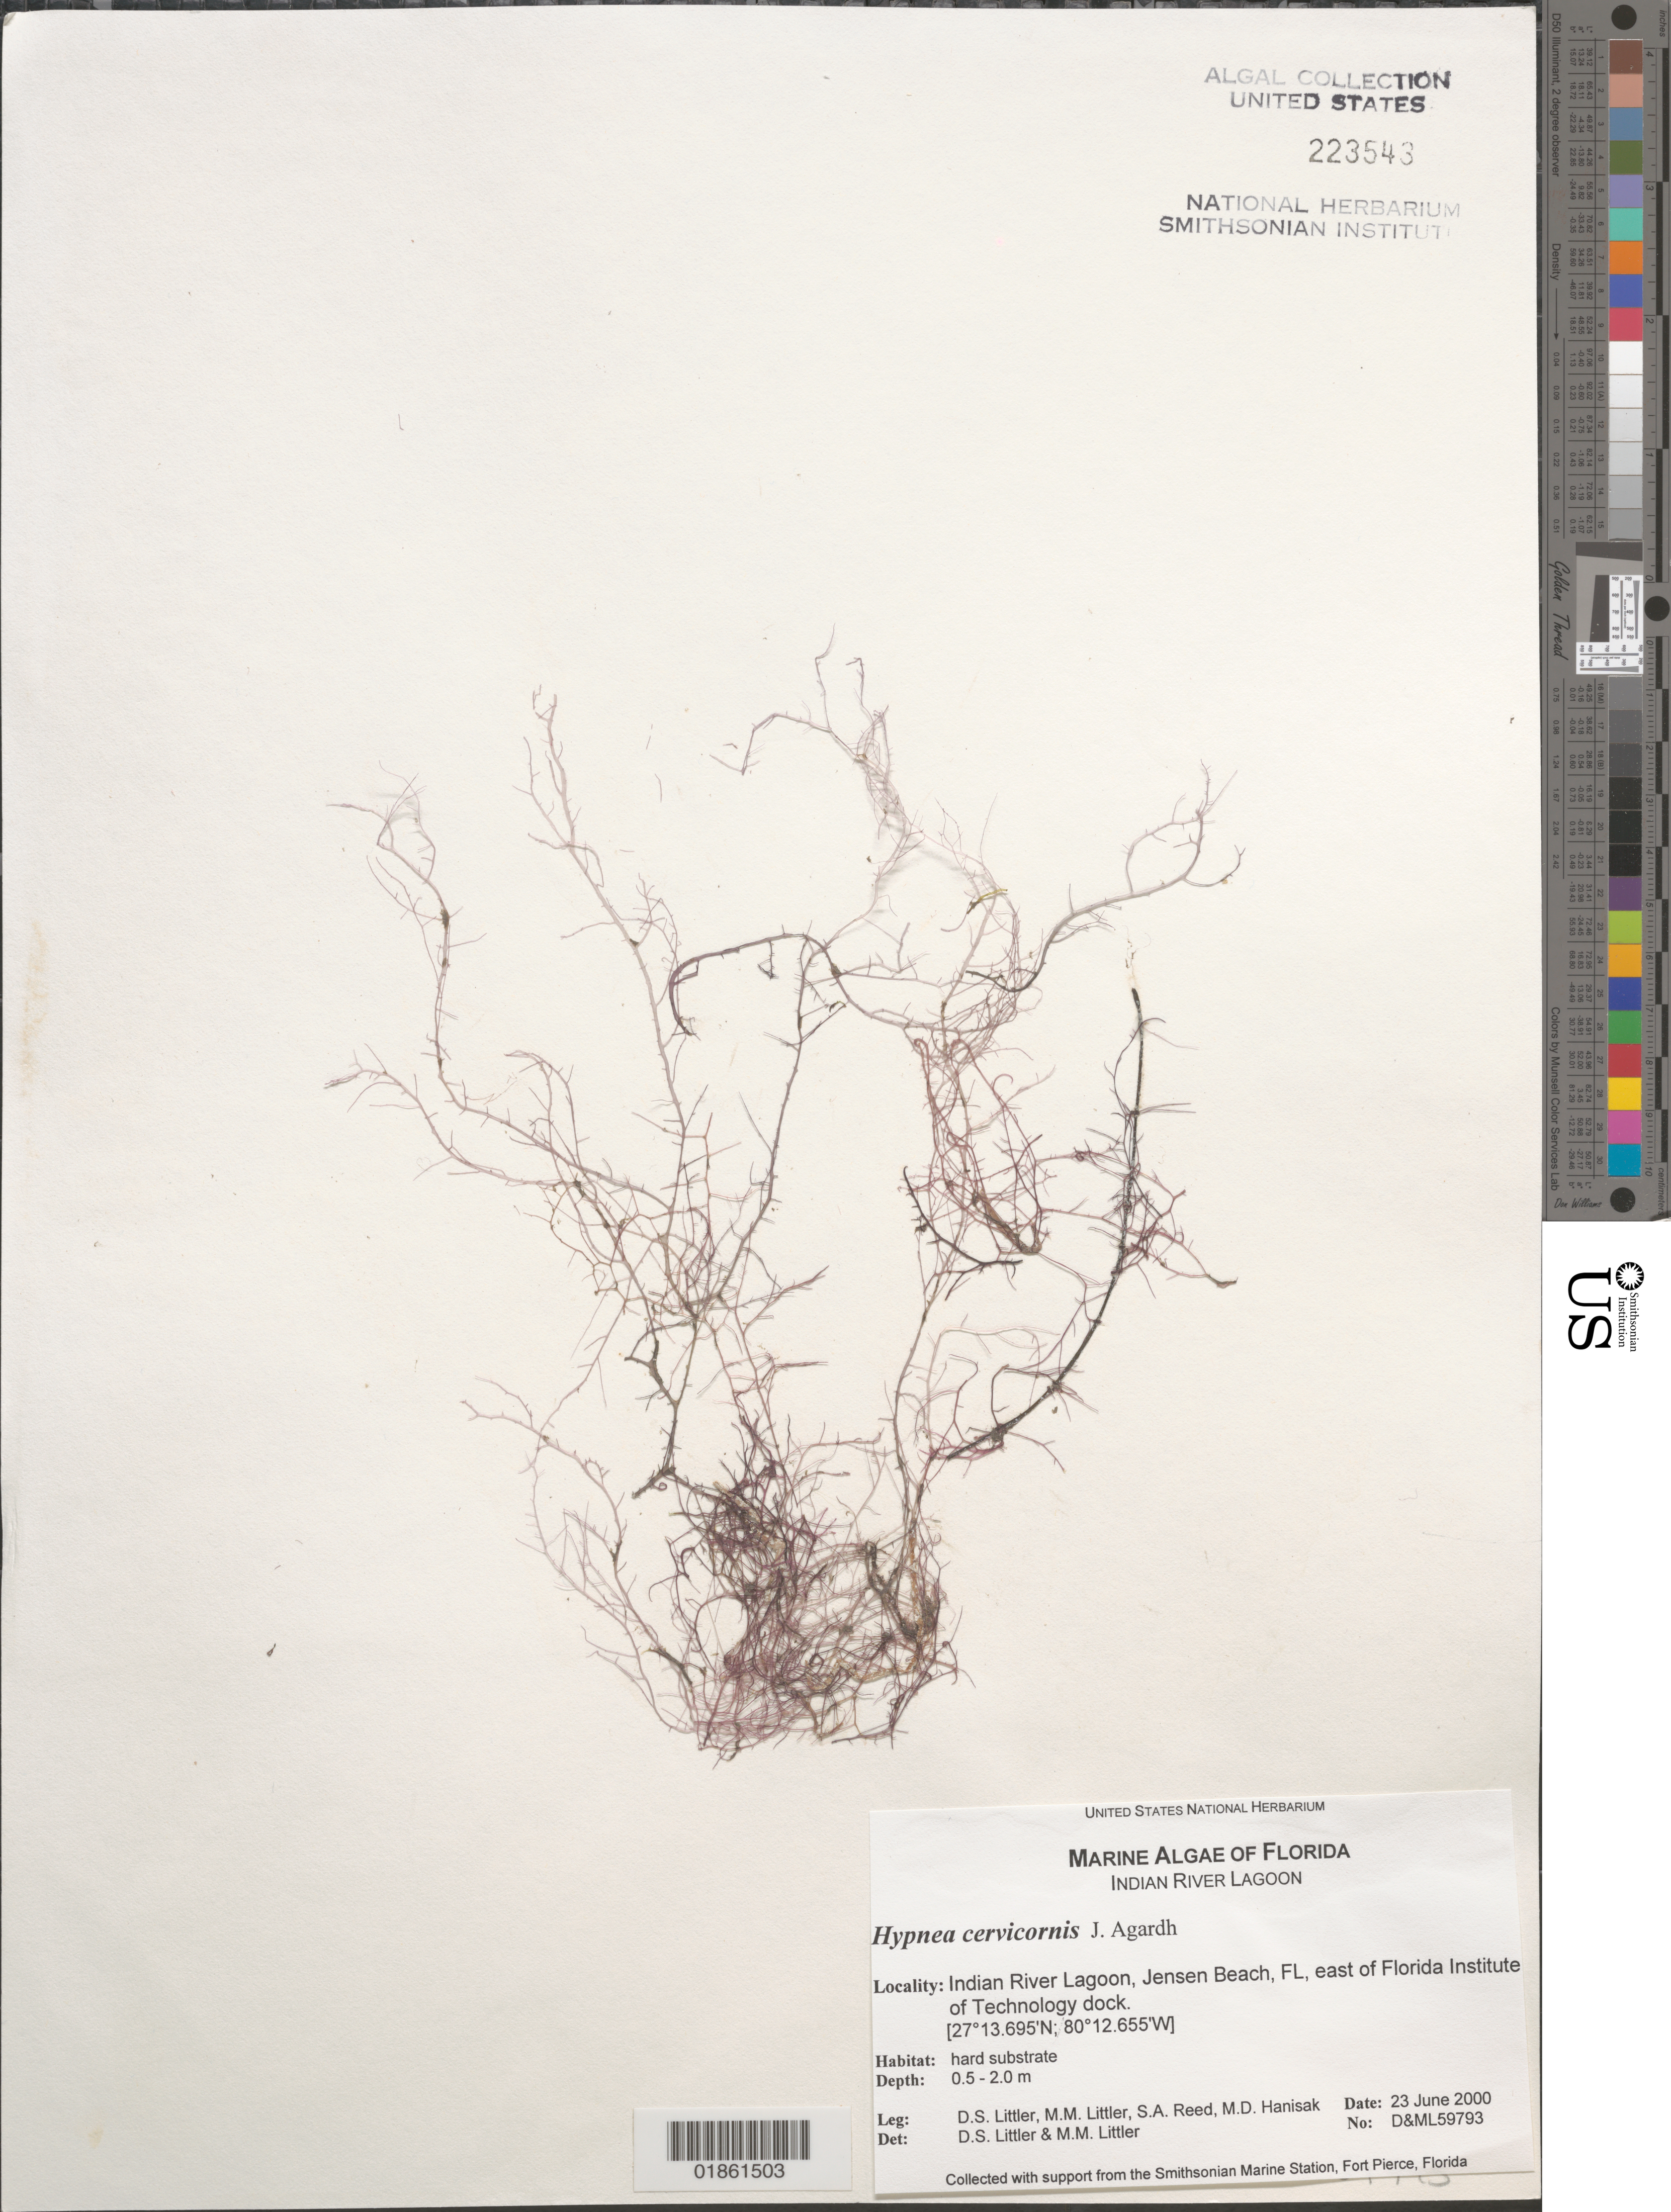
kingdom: Plantae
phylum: Rhodophyta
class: Florideophyceae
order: Gigartinales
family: Cystocloniaceae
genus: Hypnea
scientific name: Hypnea cervicornis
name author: J. Agardh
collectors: D. S. Littler & M. M. Littler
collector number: D&ML 59793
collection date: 2000-06-23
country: United States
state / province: Florida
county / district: Saint Lucie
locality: Jensen Beach. S of city. Florida Institute of Technology, dock remains. Indian River Lagoon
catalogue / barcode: US 223543